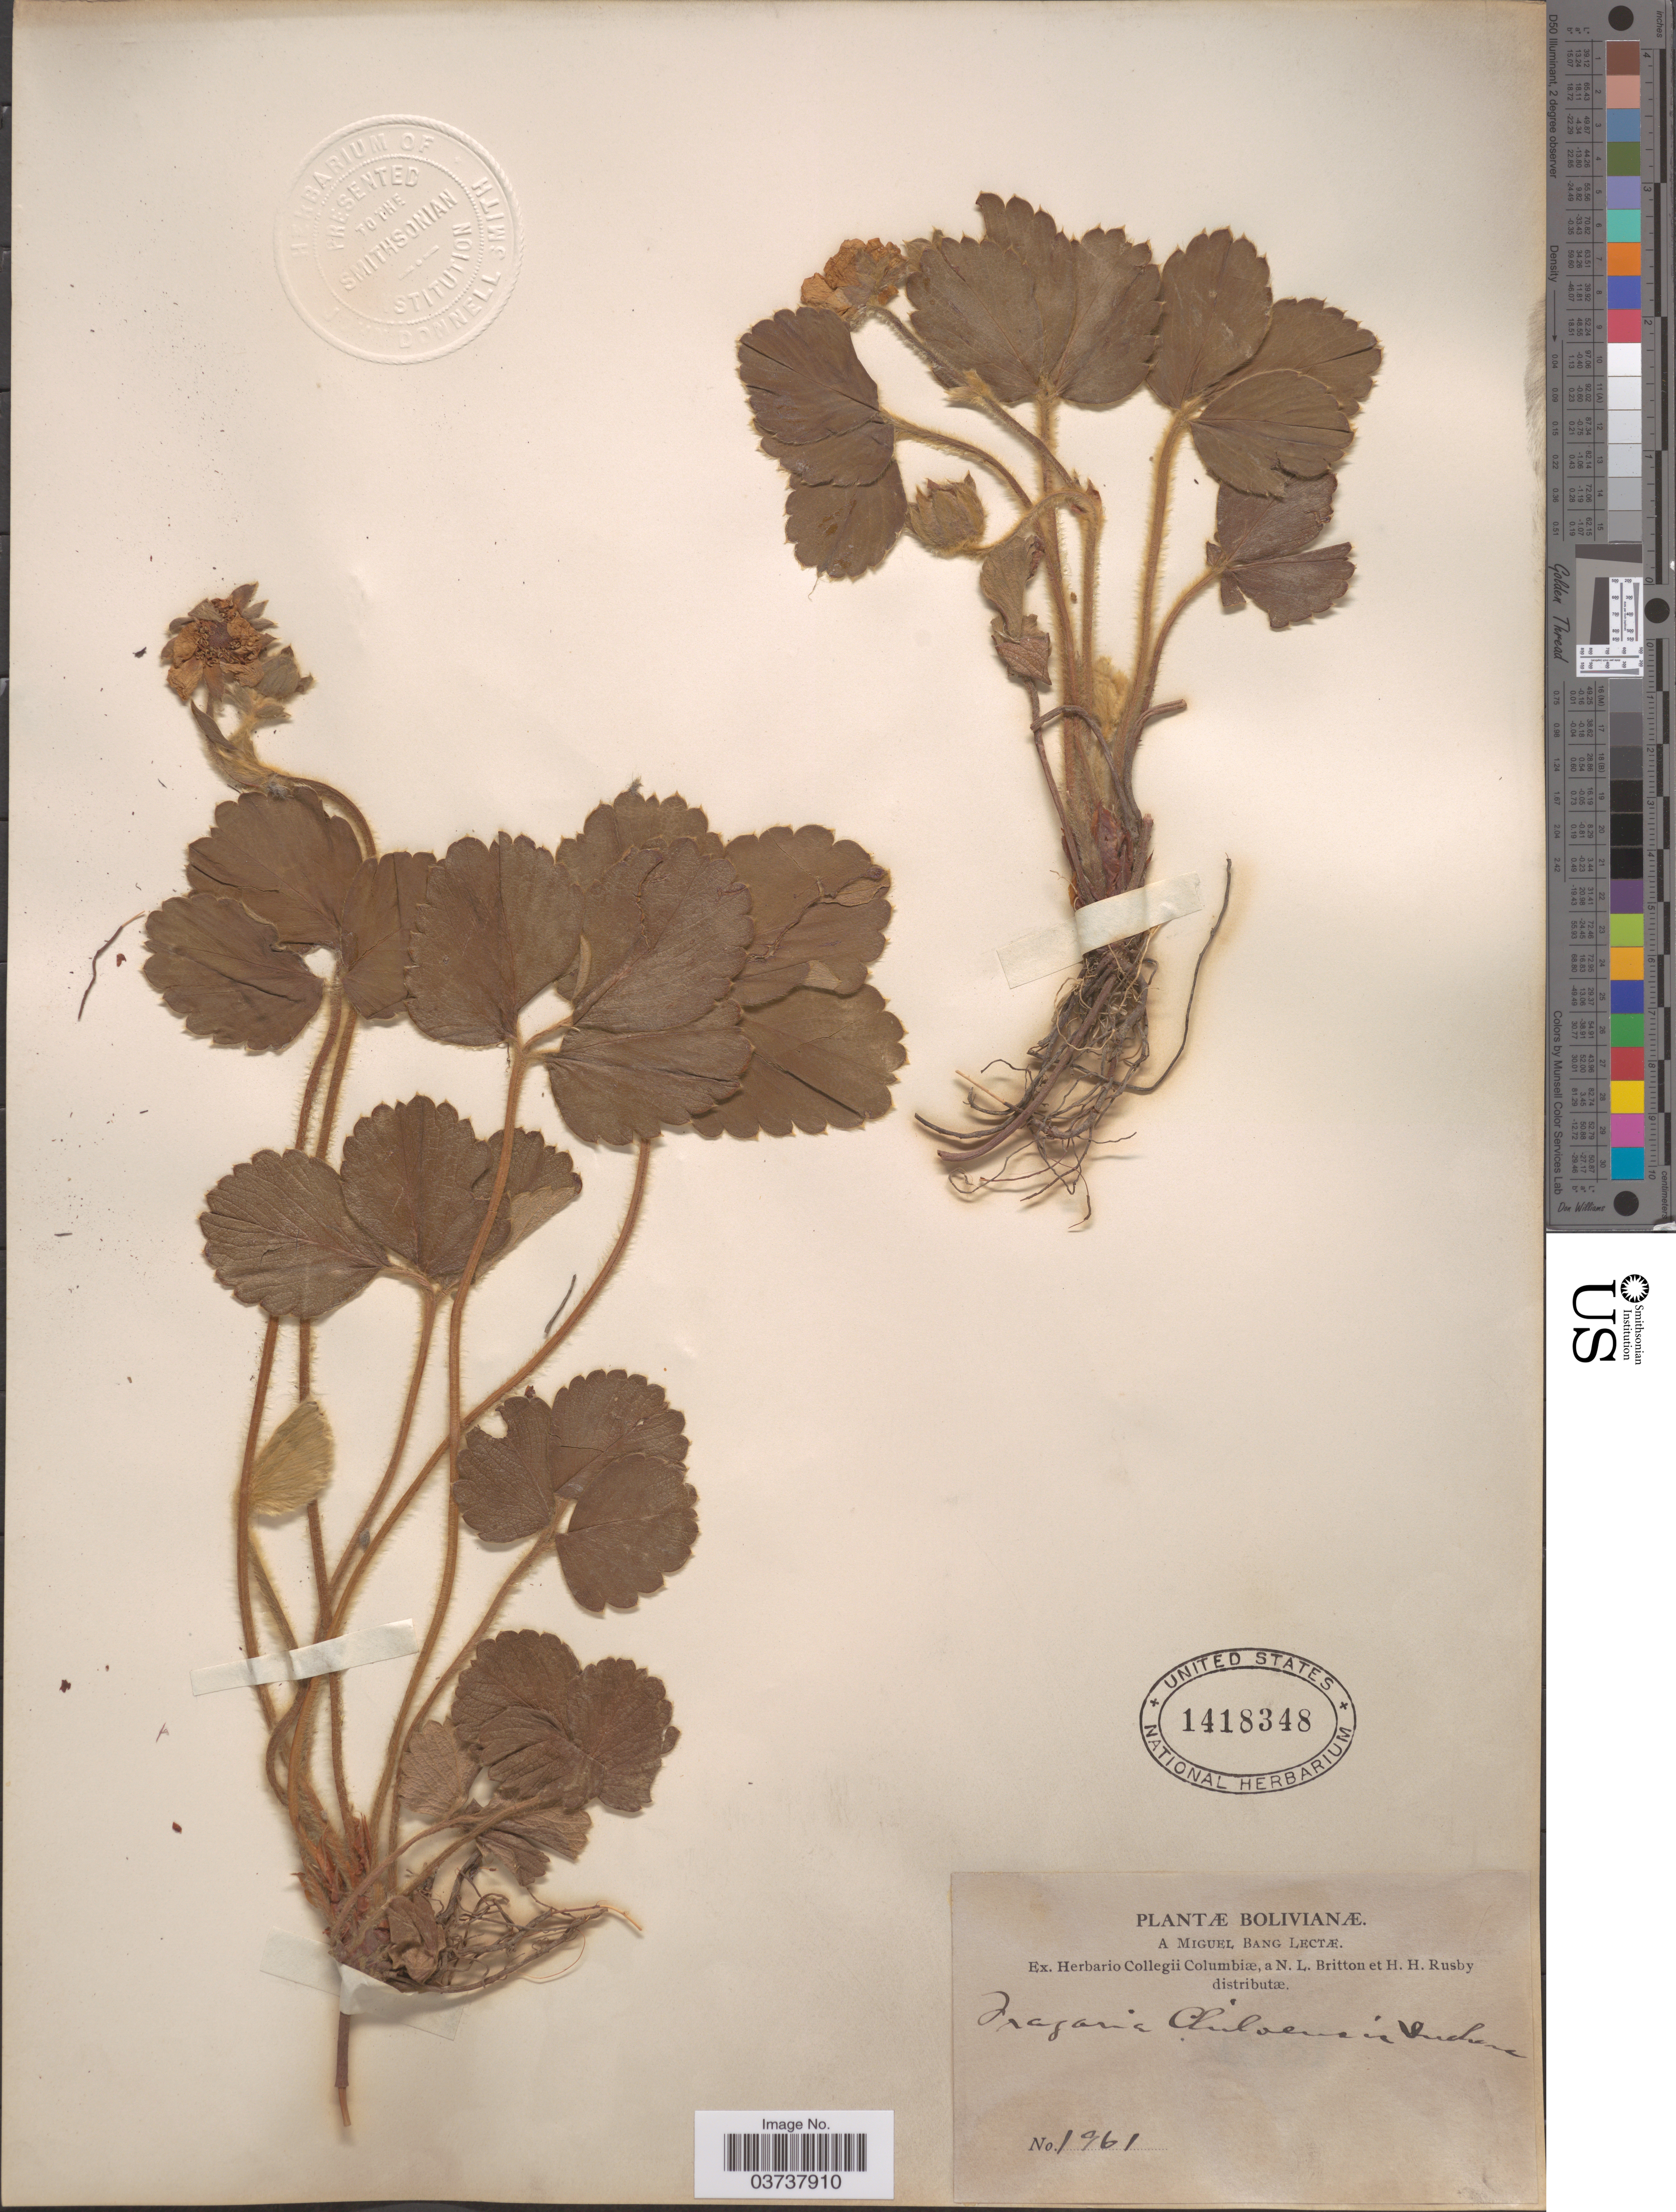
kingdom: Plantae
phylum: Tracheophyta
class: Magnoliopsida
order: Rosales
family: Rosaceae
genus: Fragaria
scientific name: Fragaria chiloensis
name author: (L.) Mill.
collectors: M. Bang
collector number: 1961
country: Bolivia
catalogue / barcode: US 1418348